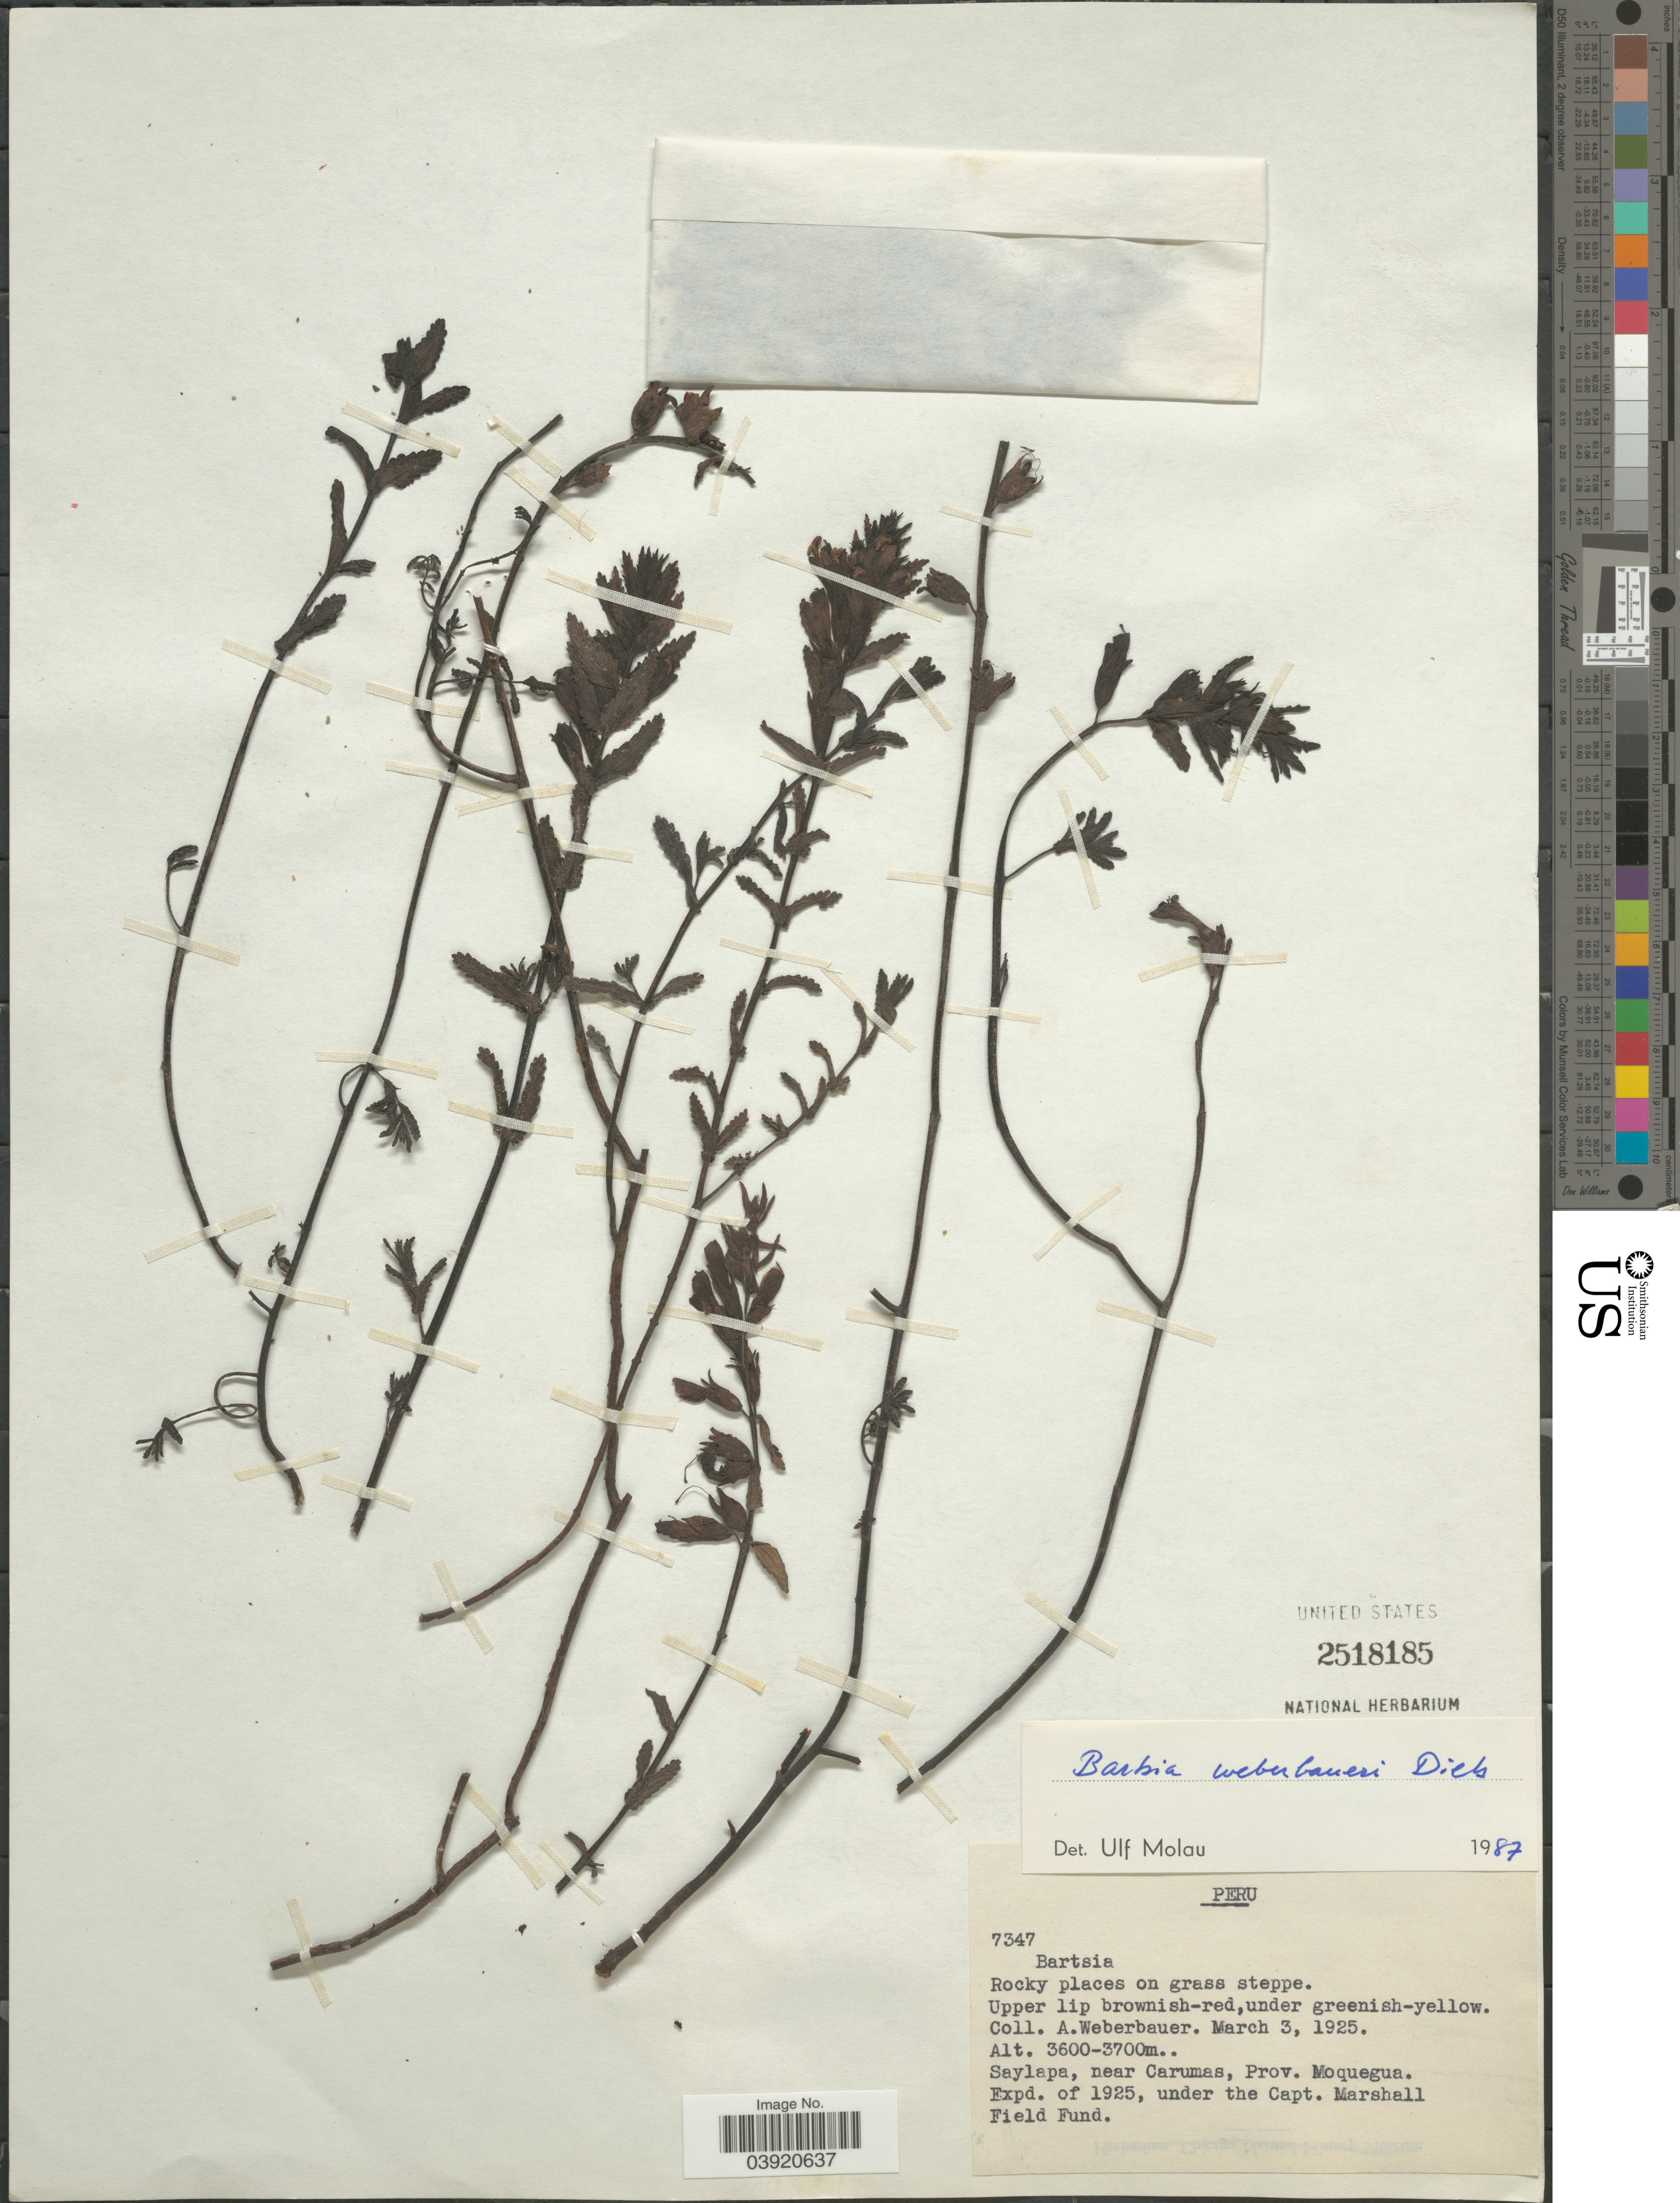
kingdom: Plantae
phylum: Tracheophyta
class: Magnoliopsida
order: Lamiales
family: Orobanchaceae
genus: Bartsia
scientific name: Bartsia weberbaueri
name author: Diels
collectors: A. Weberbauer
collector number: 7347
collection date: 1925-03-03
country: Peru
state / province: Moquegua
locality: Saylapa, near Carumas.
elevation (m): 3600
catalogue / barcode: US 2518185